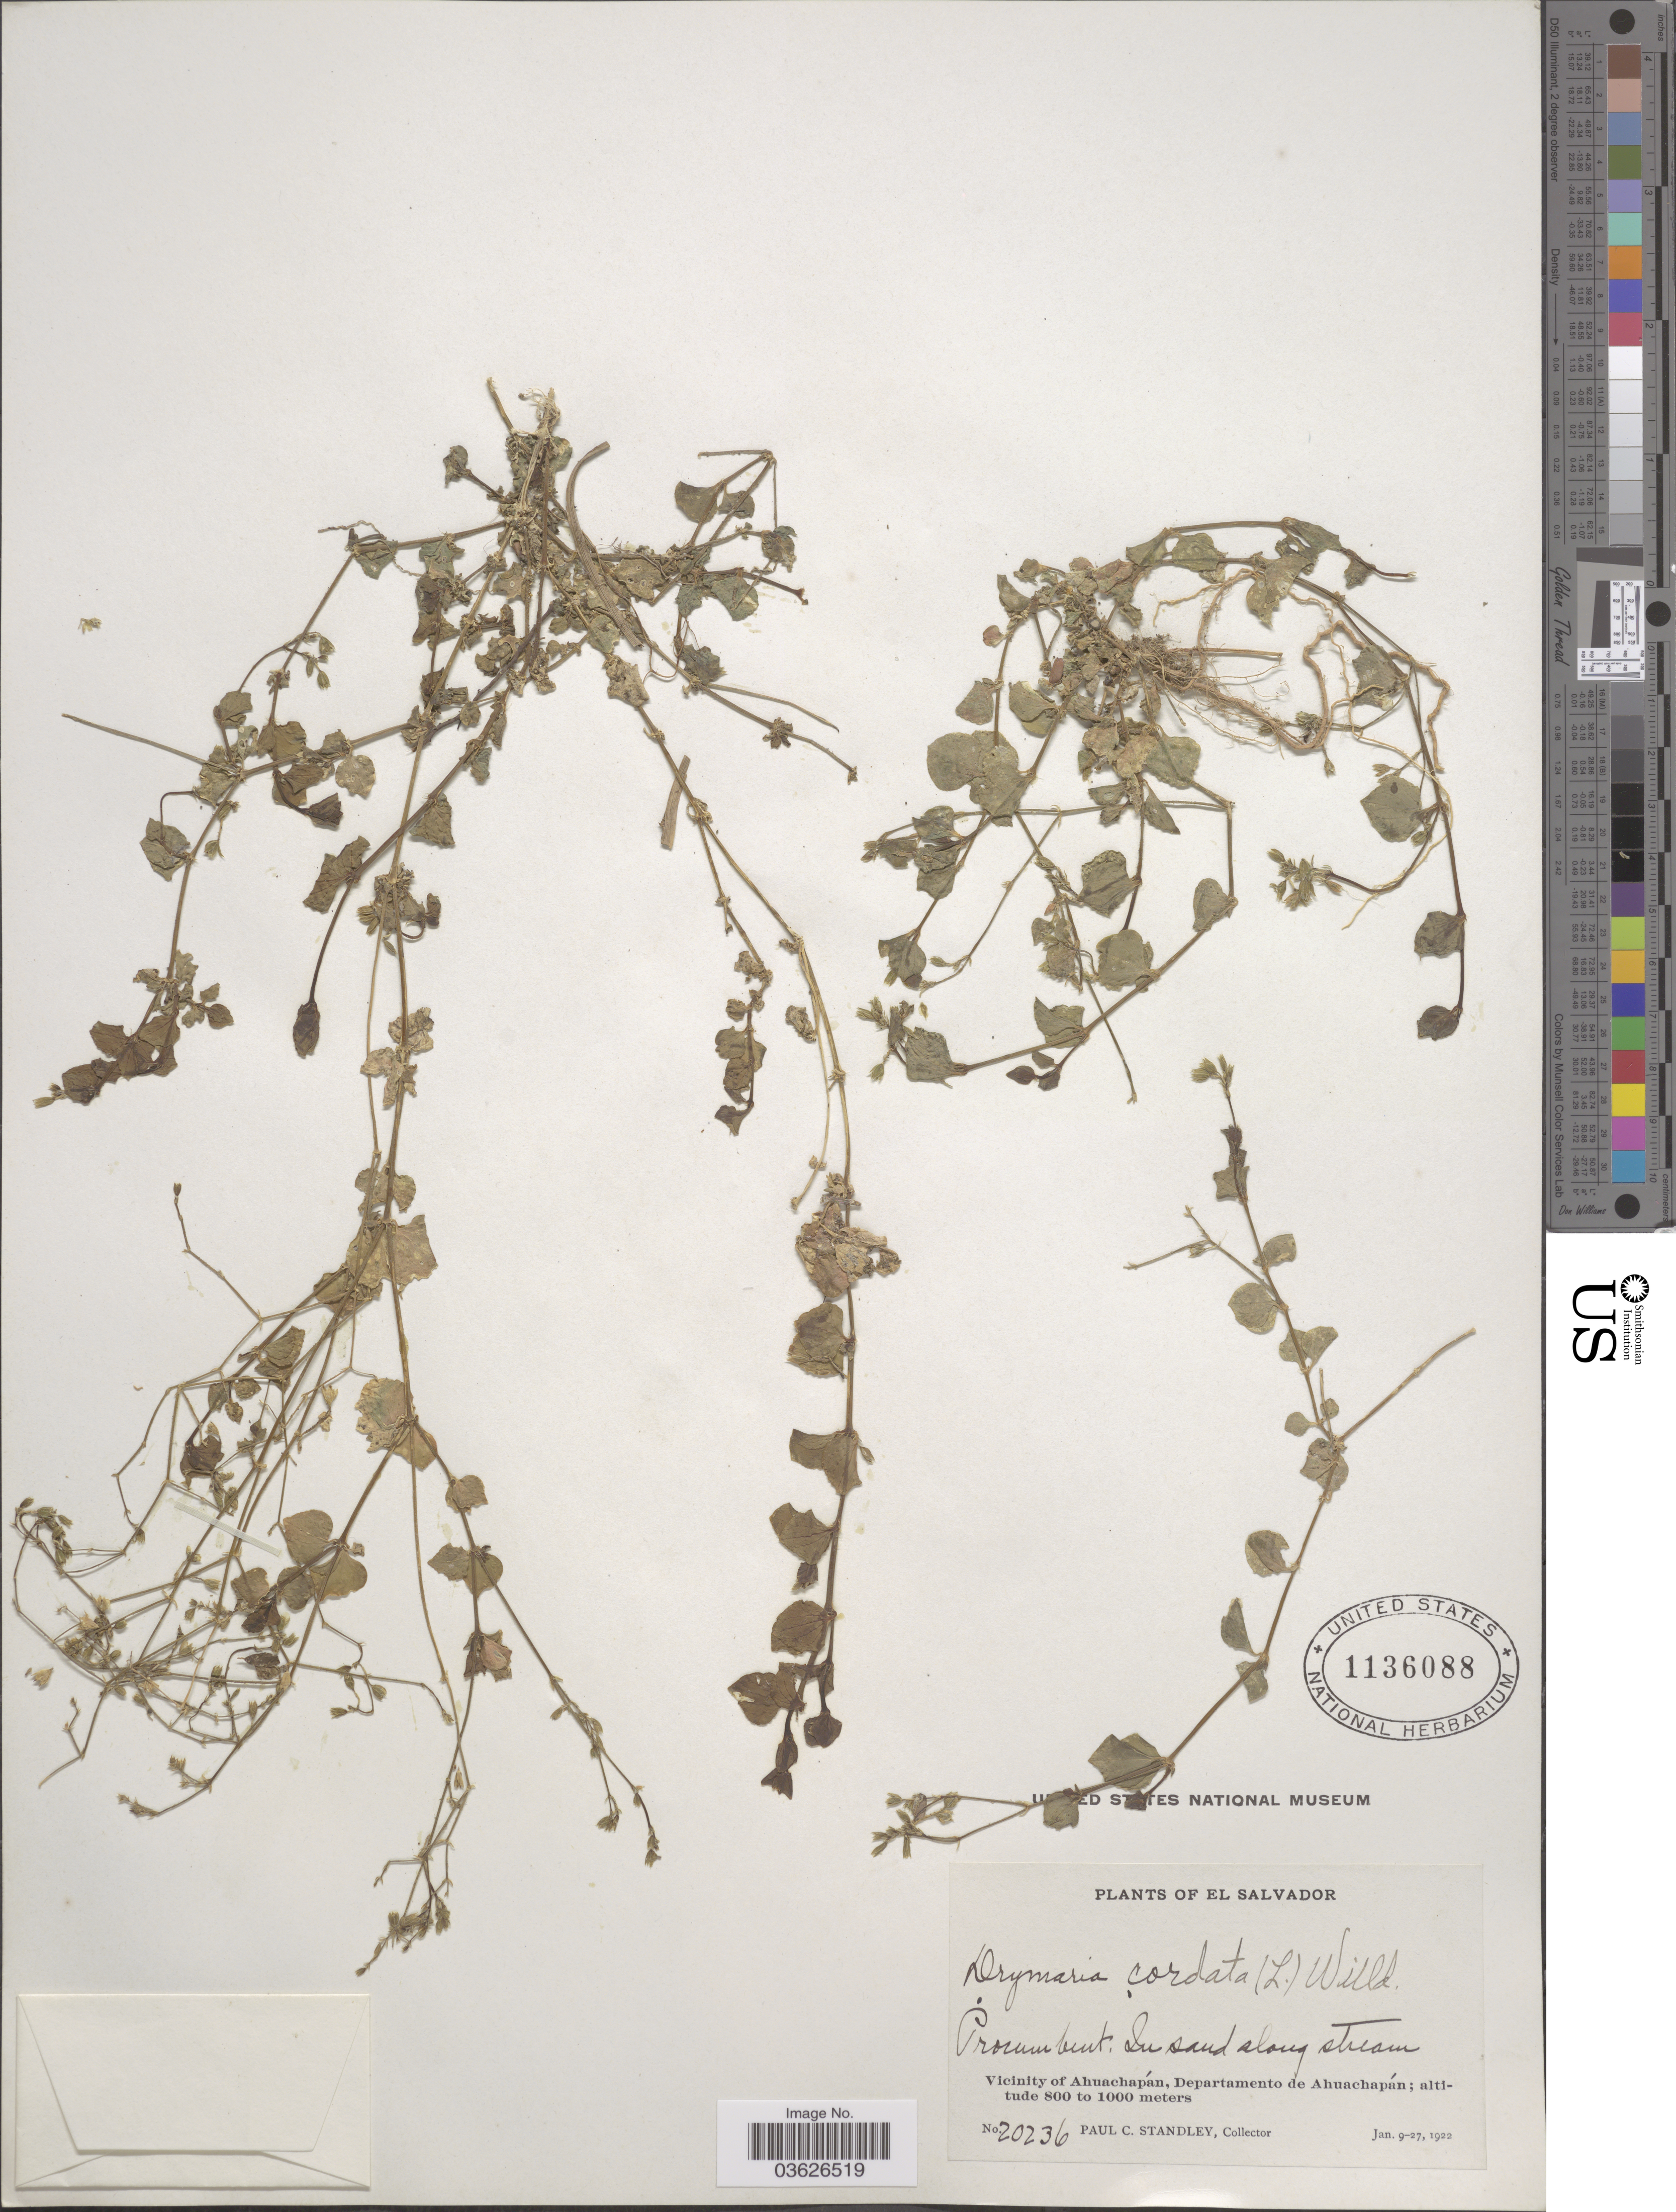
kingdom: Plantae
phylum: Tracheophyta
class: Magnoliopsida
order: Caryophyllales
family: Caryophyllaceae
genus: Drymaria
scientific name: Drymaria cordata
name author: (L.) Willd. ex Schult.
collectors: P. C. Standley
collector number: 20236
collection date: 1922-01-09/1922-01-27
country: El Salvador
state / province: Ahuachapan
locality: Vicinity of Ahuachapán, Departamento de Ahuachapán.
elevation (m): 800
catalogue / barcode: US 1136088